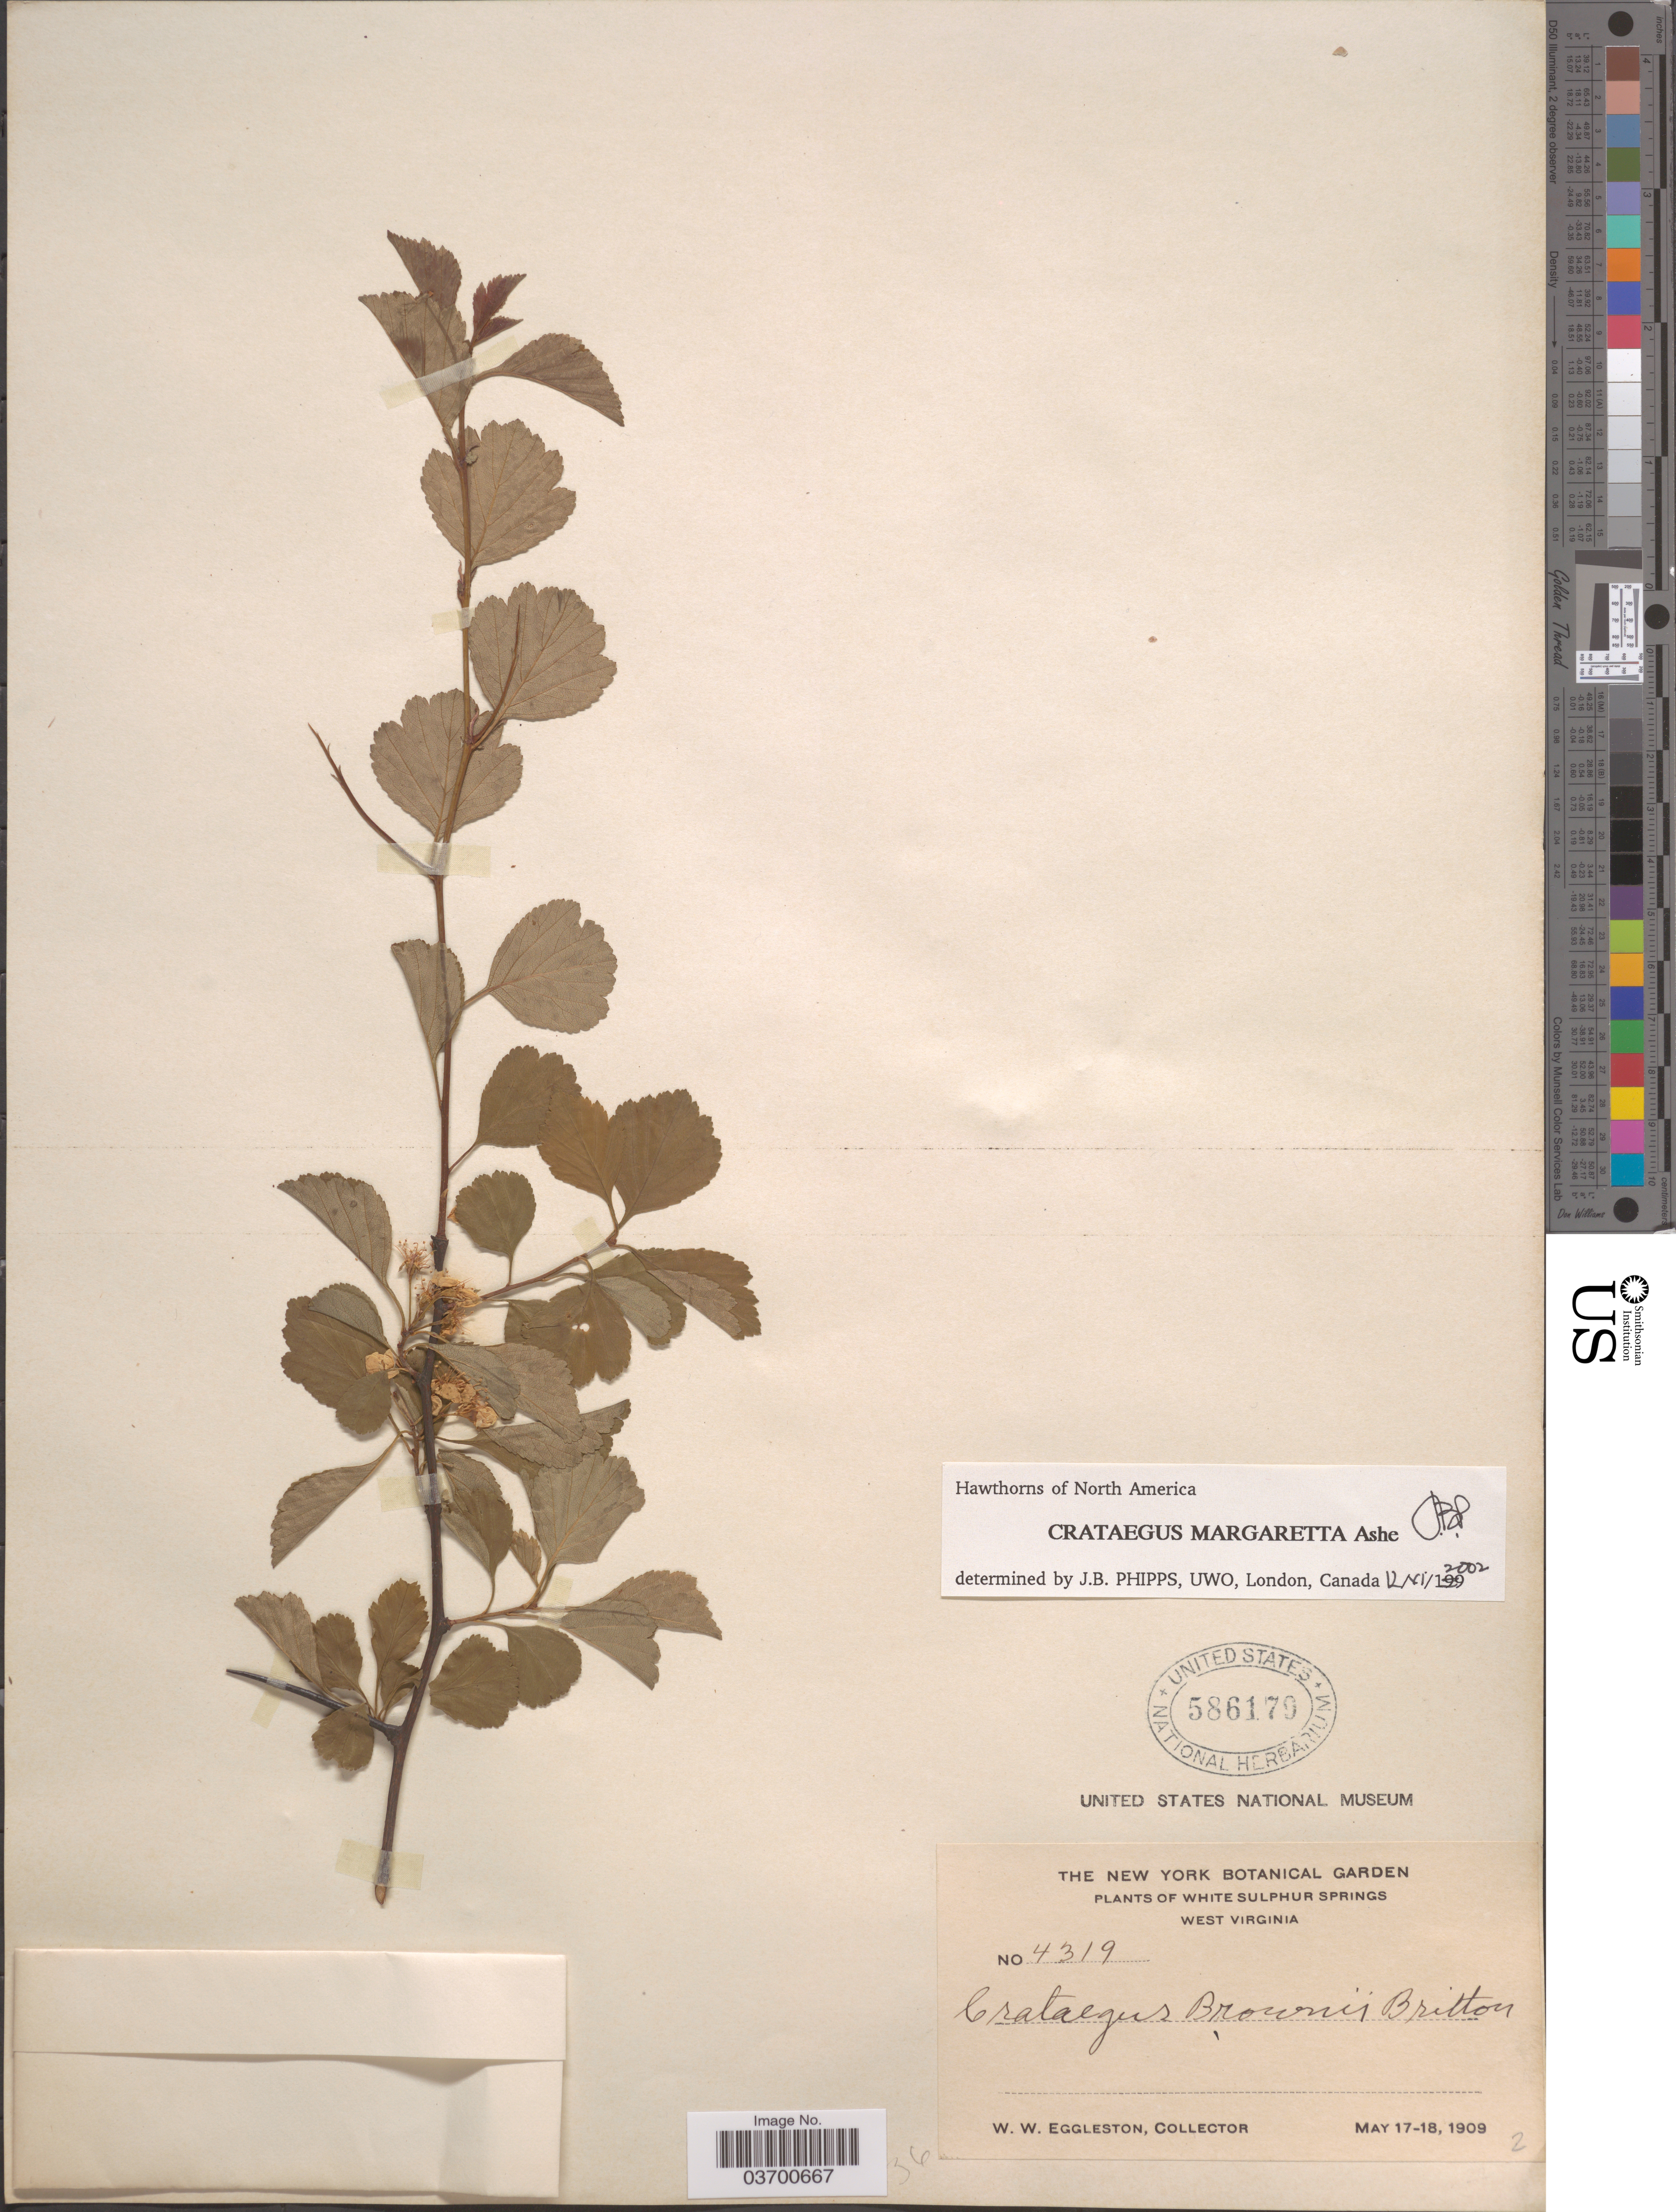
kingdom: Plantae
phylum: Tracheophyta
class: Magnoliopsida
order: Rosales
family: Rosaceae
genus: Crataegus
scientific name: Crataegus margarettae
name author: Ashe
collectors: W. W. Eggleston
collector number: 4319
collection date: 1909-05-17/1909-05-18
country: United States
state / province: West Virginia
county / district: Greenbrier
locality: White Sulphur Springs.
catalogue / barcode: US 586179